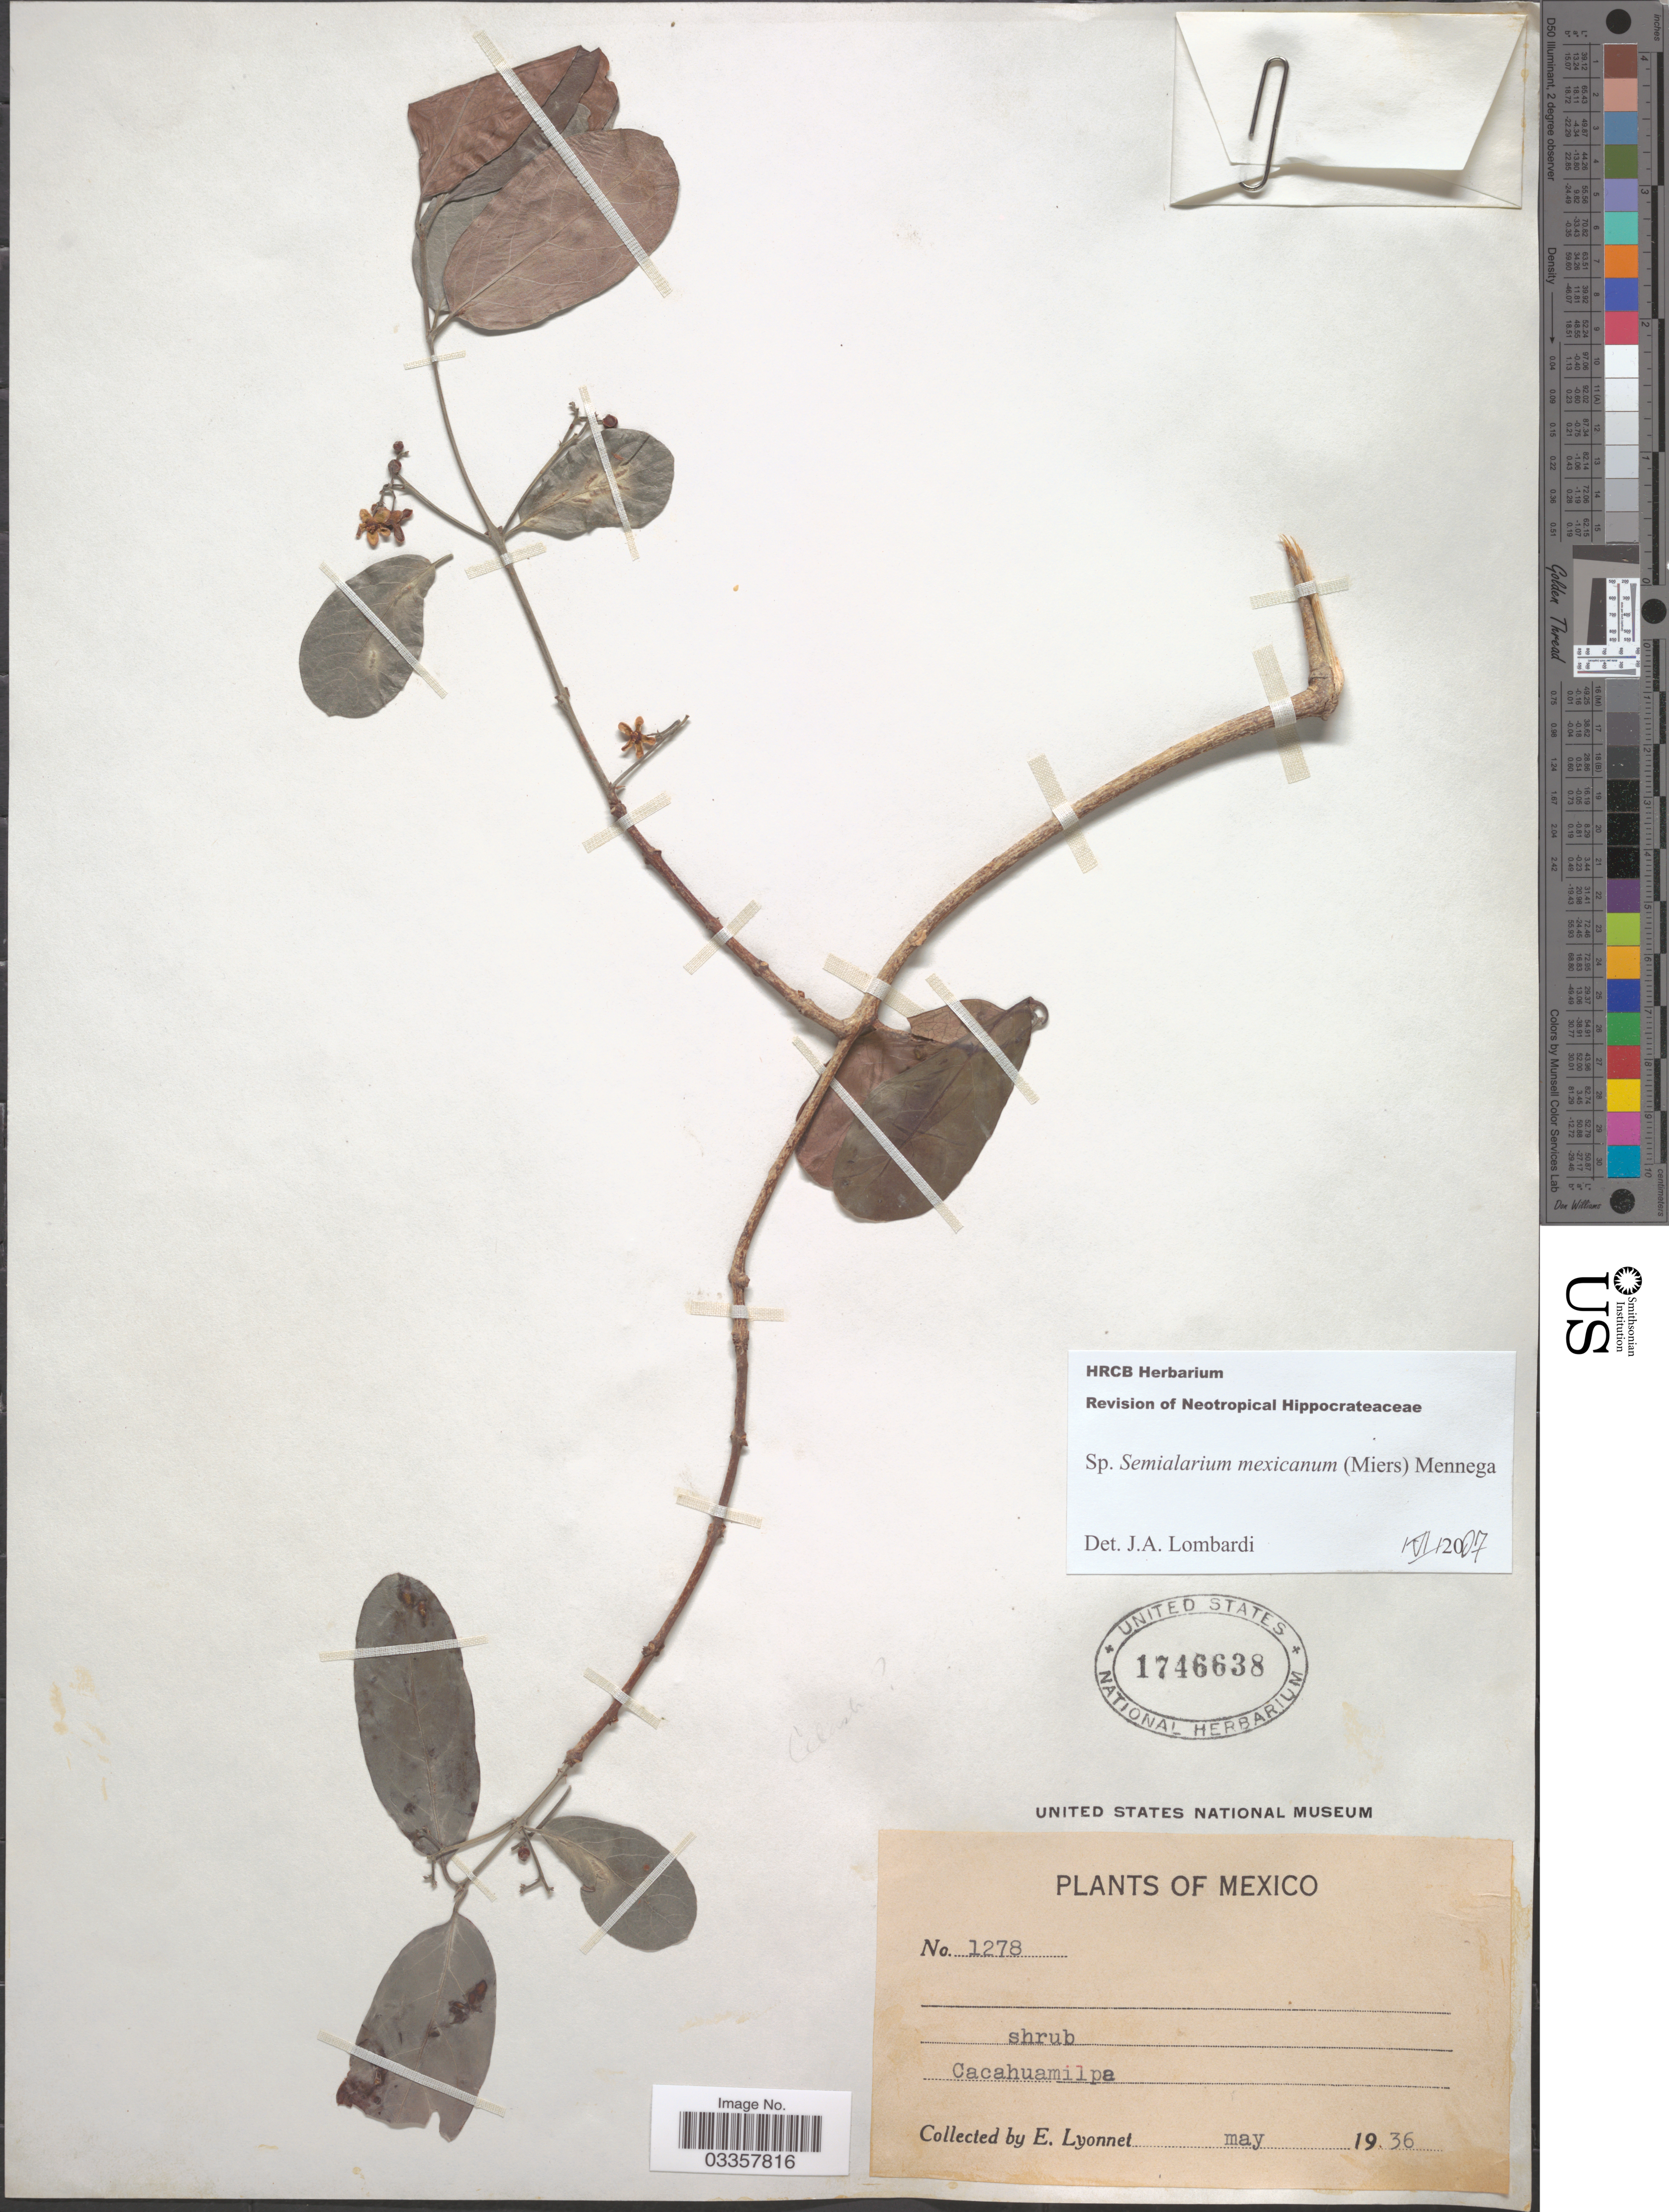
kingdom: Plantae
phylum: Tracheophyta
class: Magnoliopsida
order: Celastrales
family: Celastraceae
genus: Semialarium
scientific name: Semialarium mexicanum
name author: (Miers) Mennega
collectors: E. Lyonnet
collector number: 1278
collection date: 1936-05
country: Mexico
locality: Cacahuamilpa.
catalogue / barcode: US 1746638